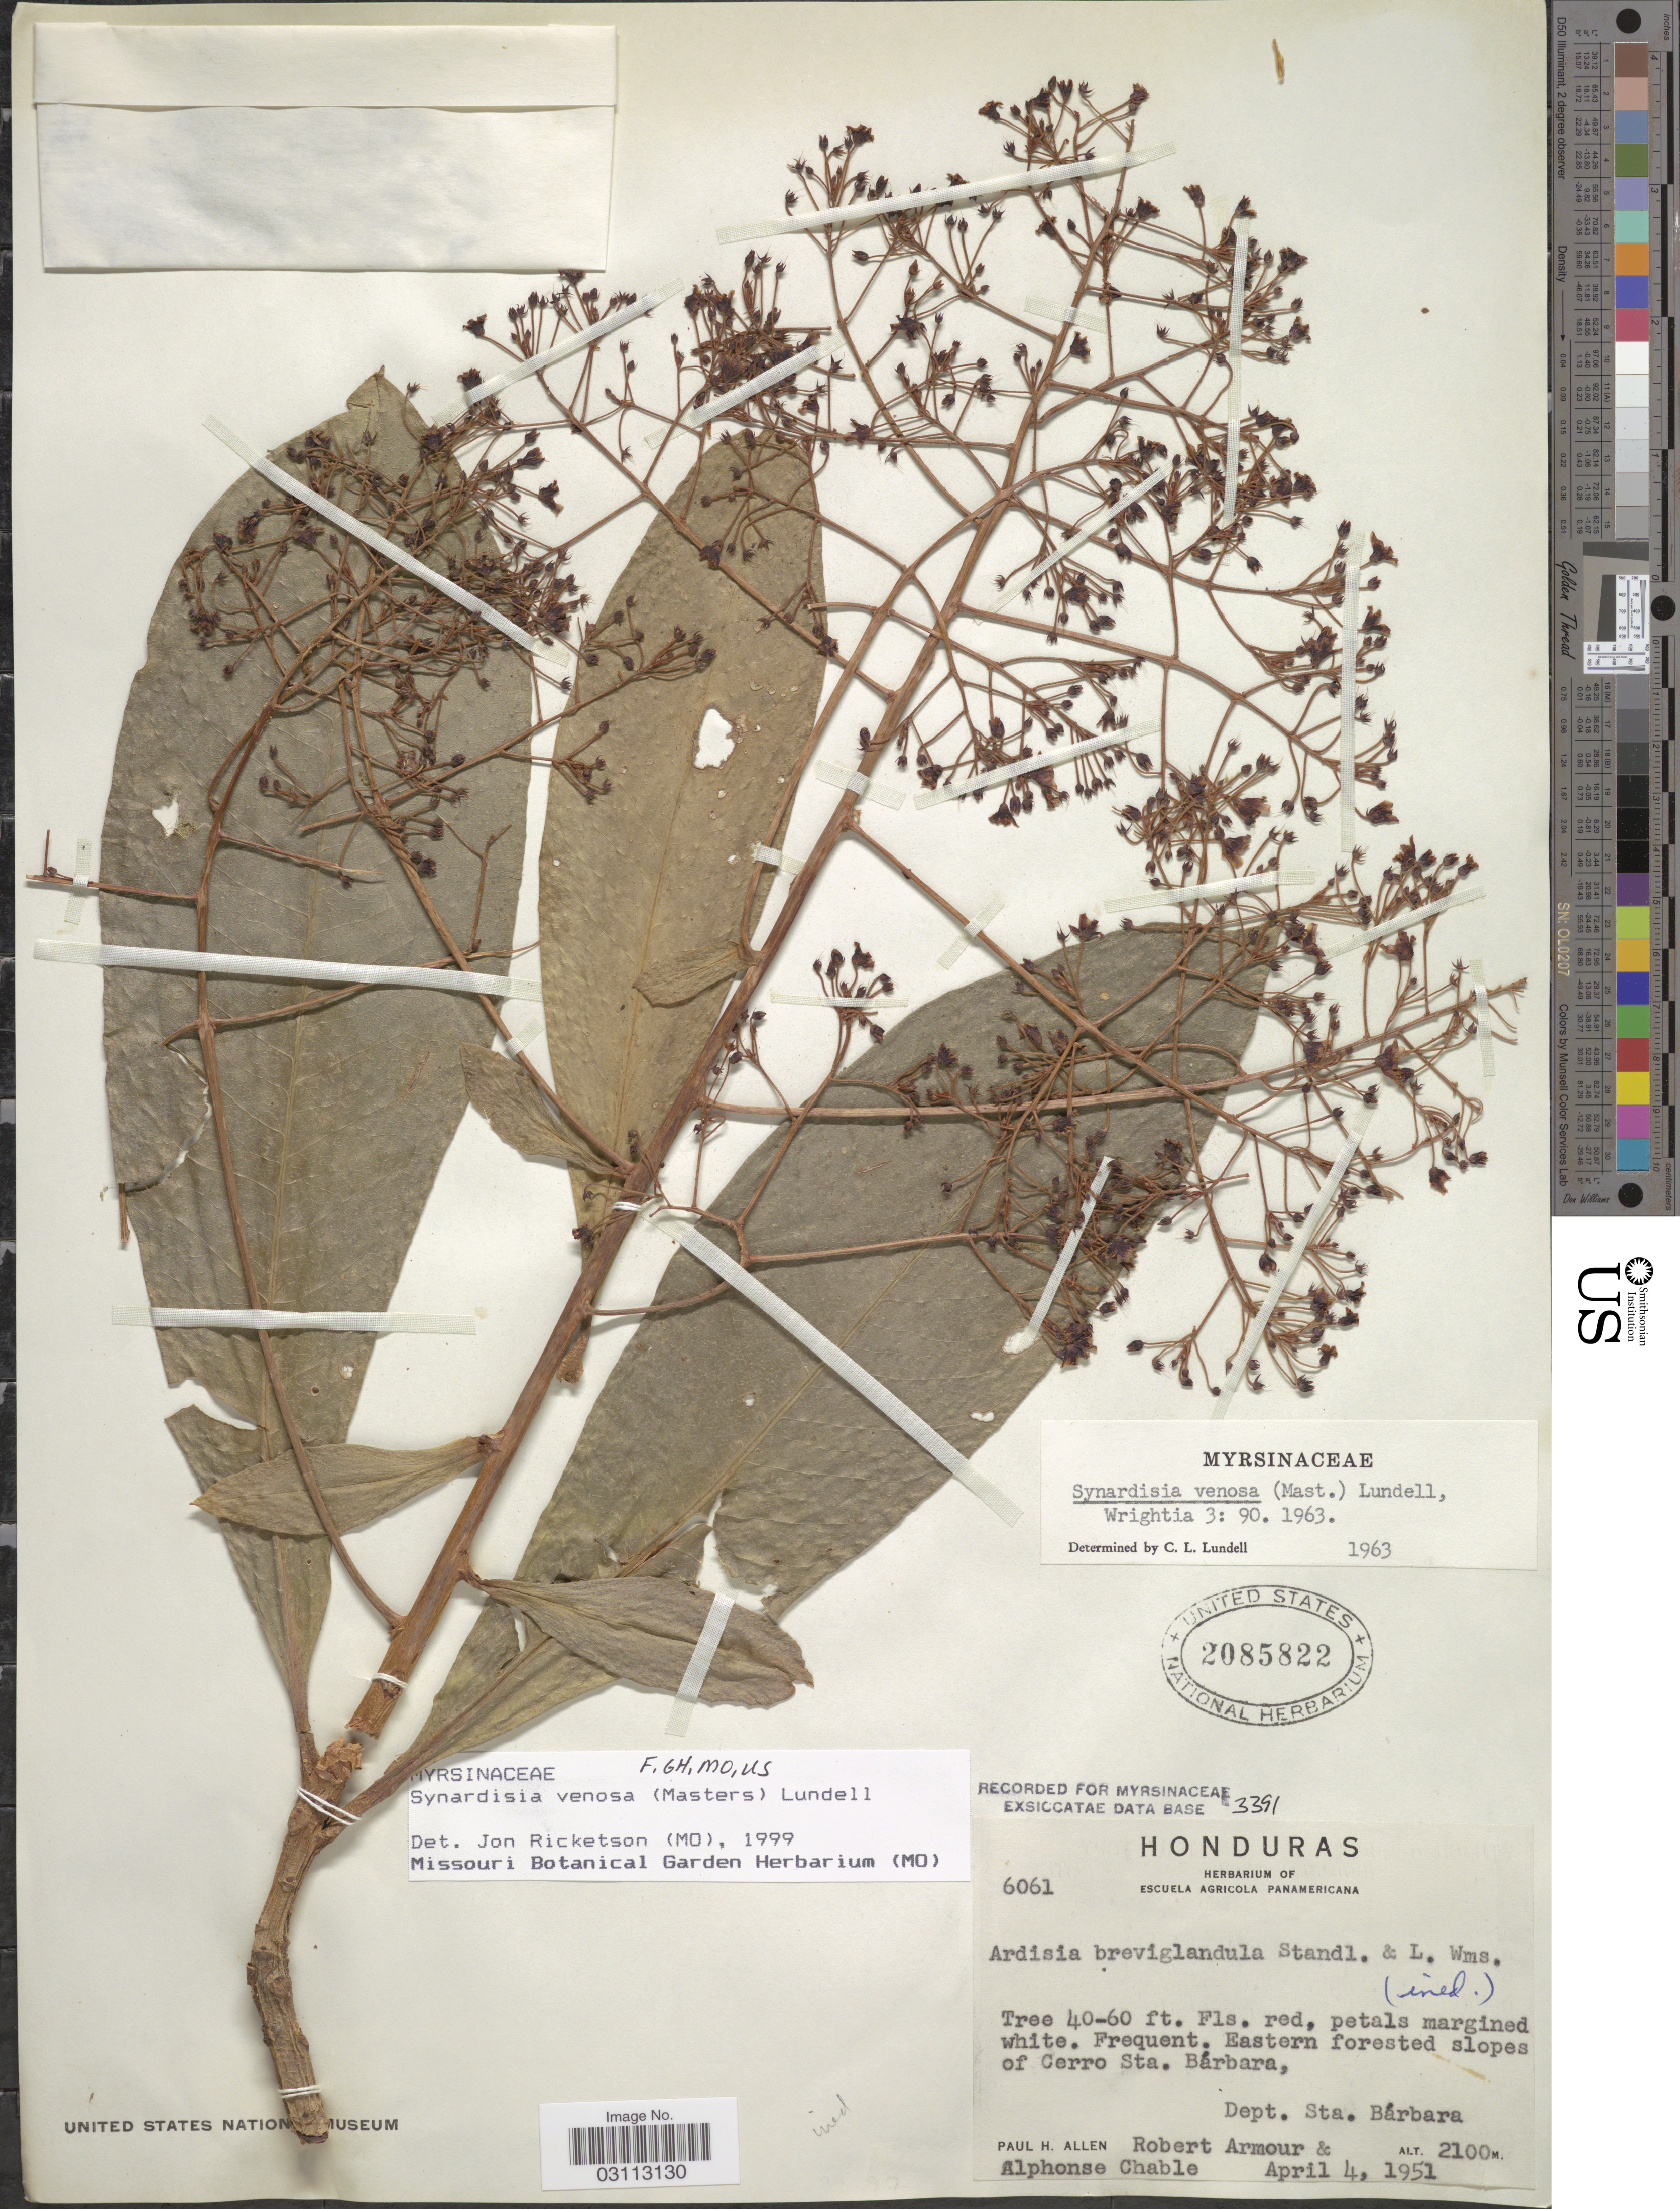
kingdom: Plantae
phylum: Tracheophyta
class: Magnoliopsida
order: Ericales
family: Primulaceae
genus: Synardisia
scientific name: Synardisia venosa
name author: (Mast.) Lundell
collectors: P. H. Allen, R. Armour & A. Chable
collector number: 6061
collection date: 1951-04-04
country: Honduras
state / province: Santa Bárbara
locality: Eastern forested slopes of Cerro Sta. Bárbara, Dept. Sta. Bárbara.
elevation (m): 2100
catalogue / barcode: US 2085822